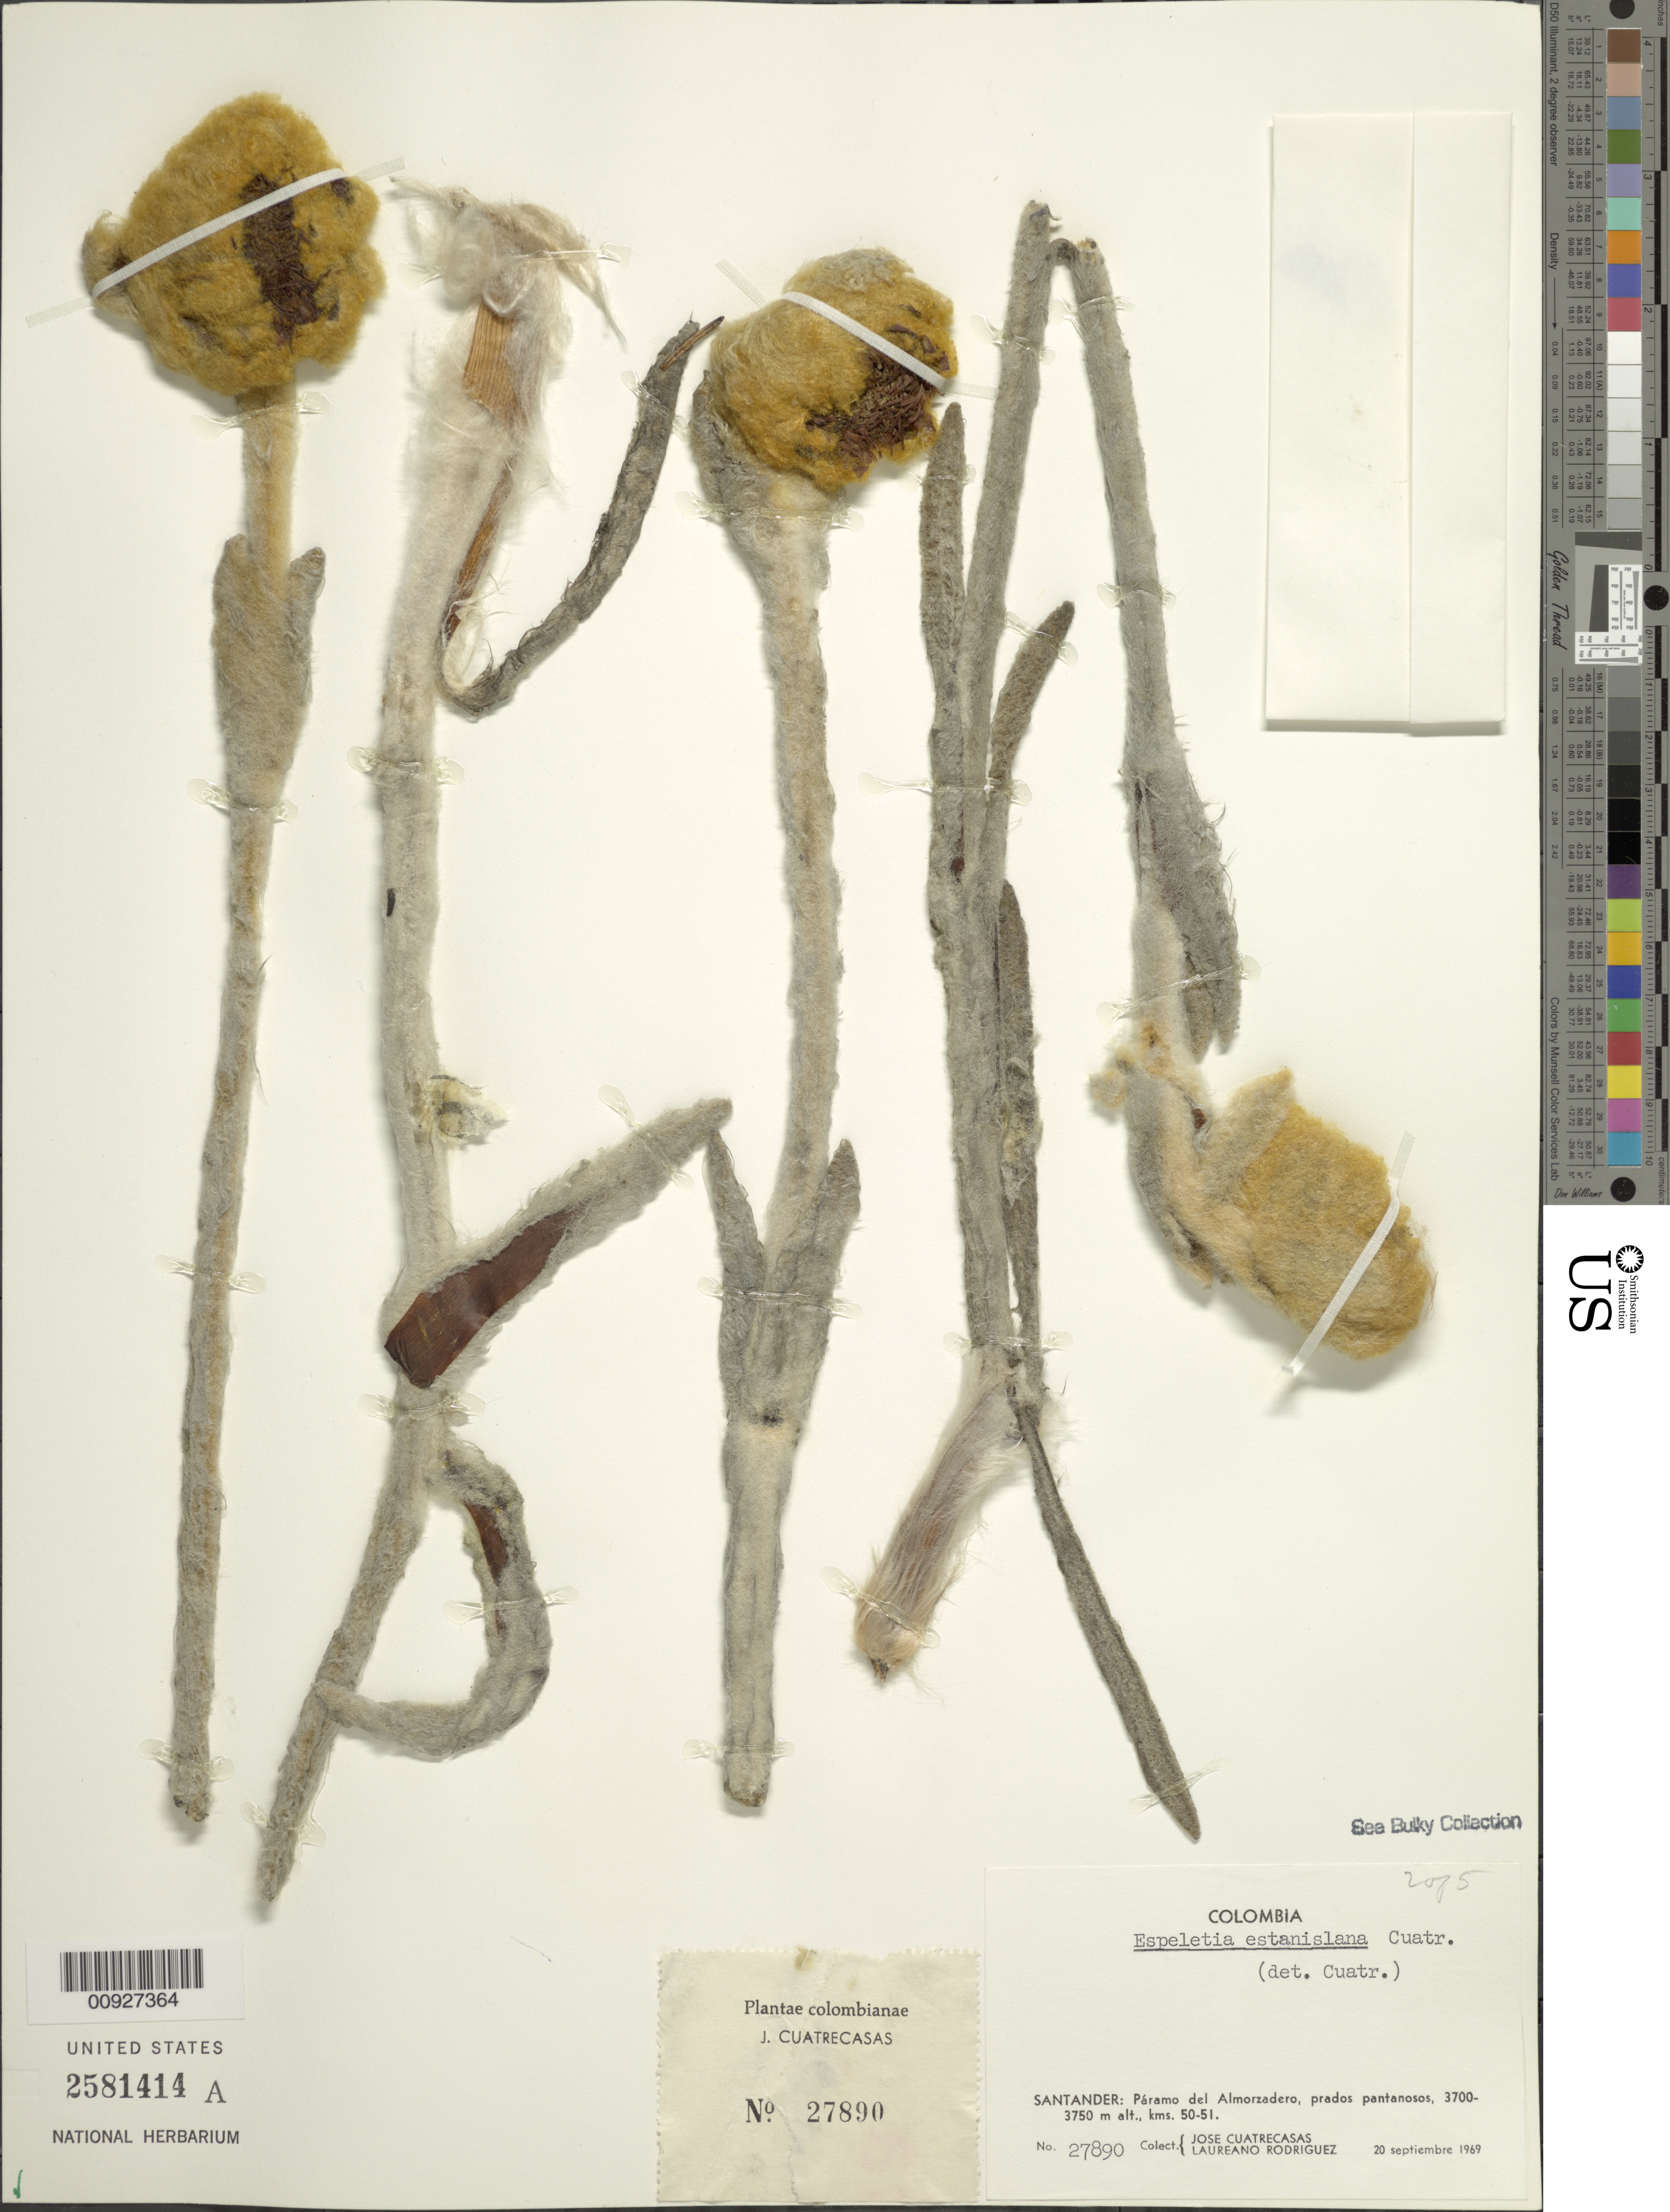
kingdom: Plantae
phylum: Tracheophyta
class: Magnoliopsida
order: Asterales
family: Asteraceae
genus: Espeletia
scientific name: Espeletia estanislana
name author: Cuatrec.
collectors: J. Cuatrecasas & L. Rodriguez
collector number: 27890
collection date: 1969-11-20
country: Colombia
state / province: Santander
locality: Páramo del Almorzadero. P. del Almorzadero, prados pantanosos, km 50-51.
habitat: Padros pantanosos.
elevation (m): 3700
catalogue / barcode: US 2581414A